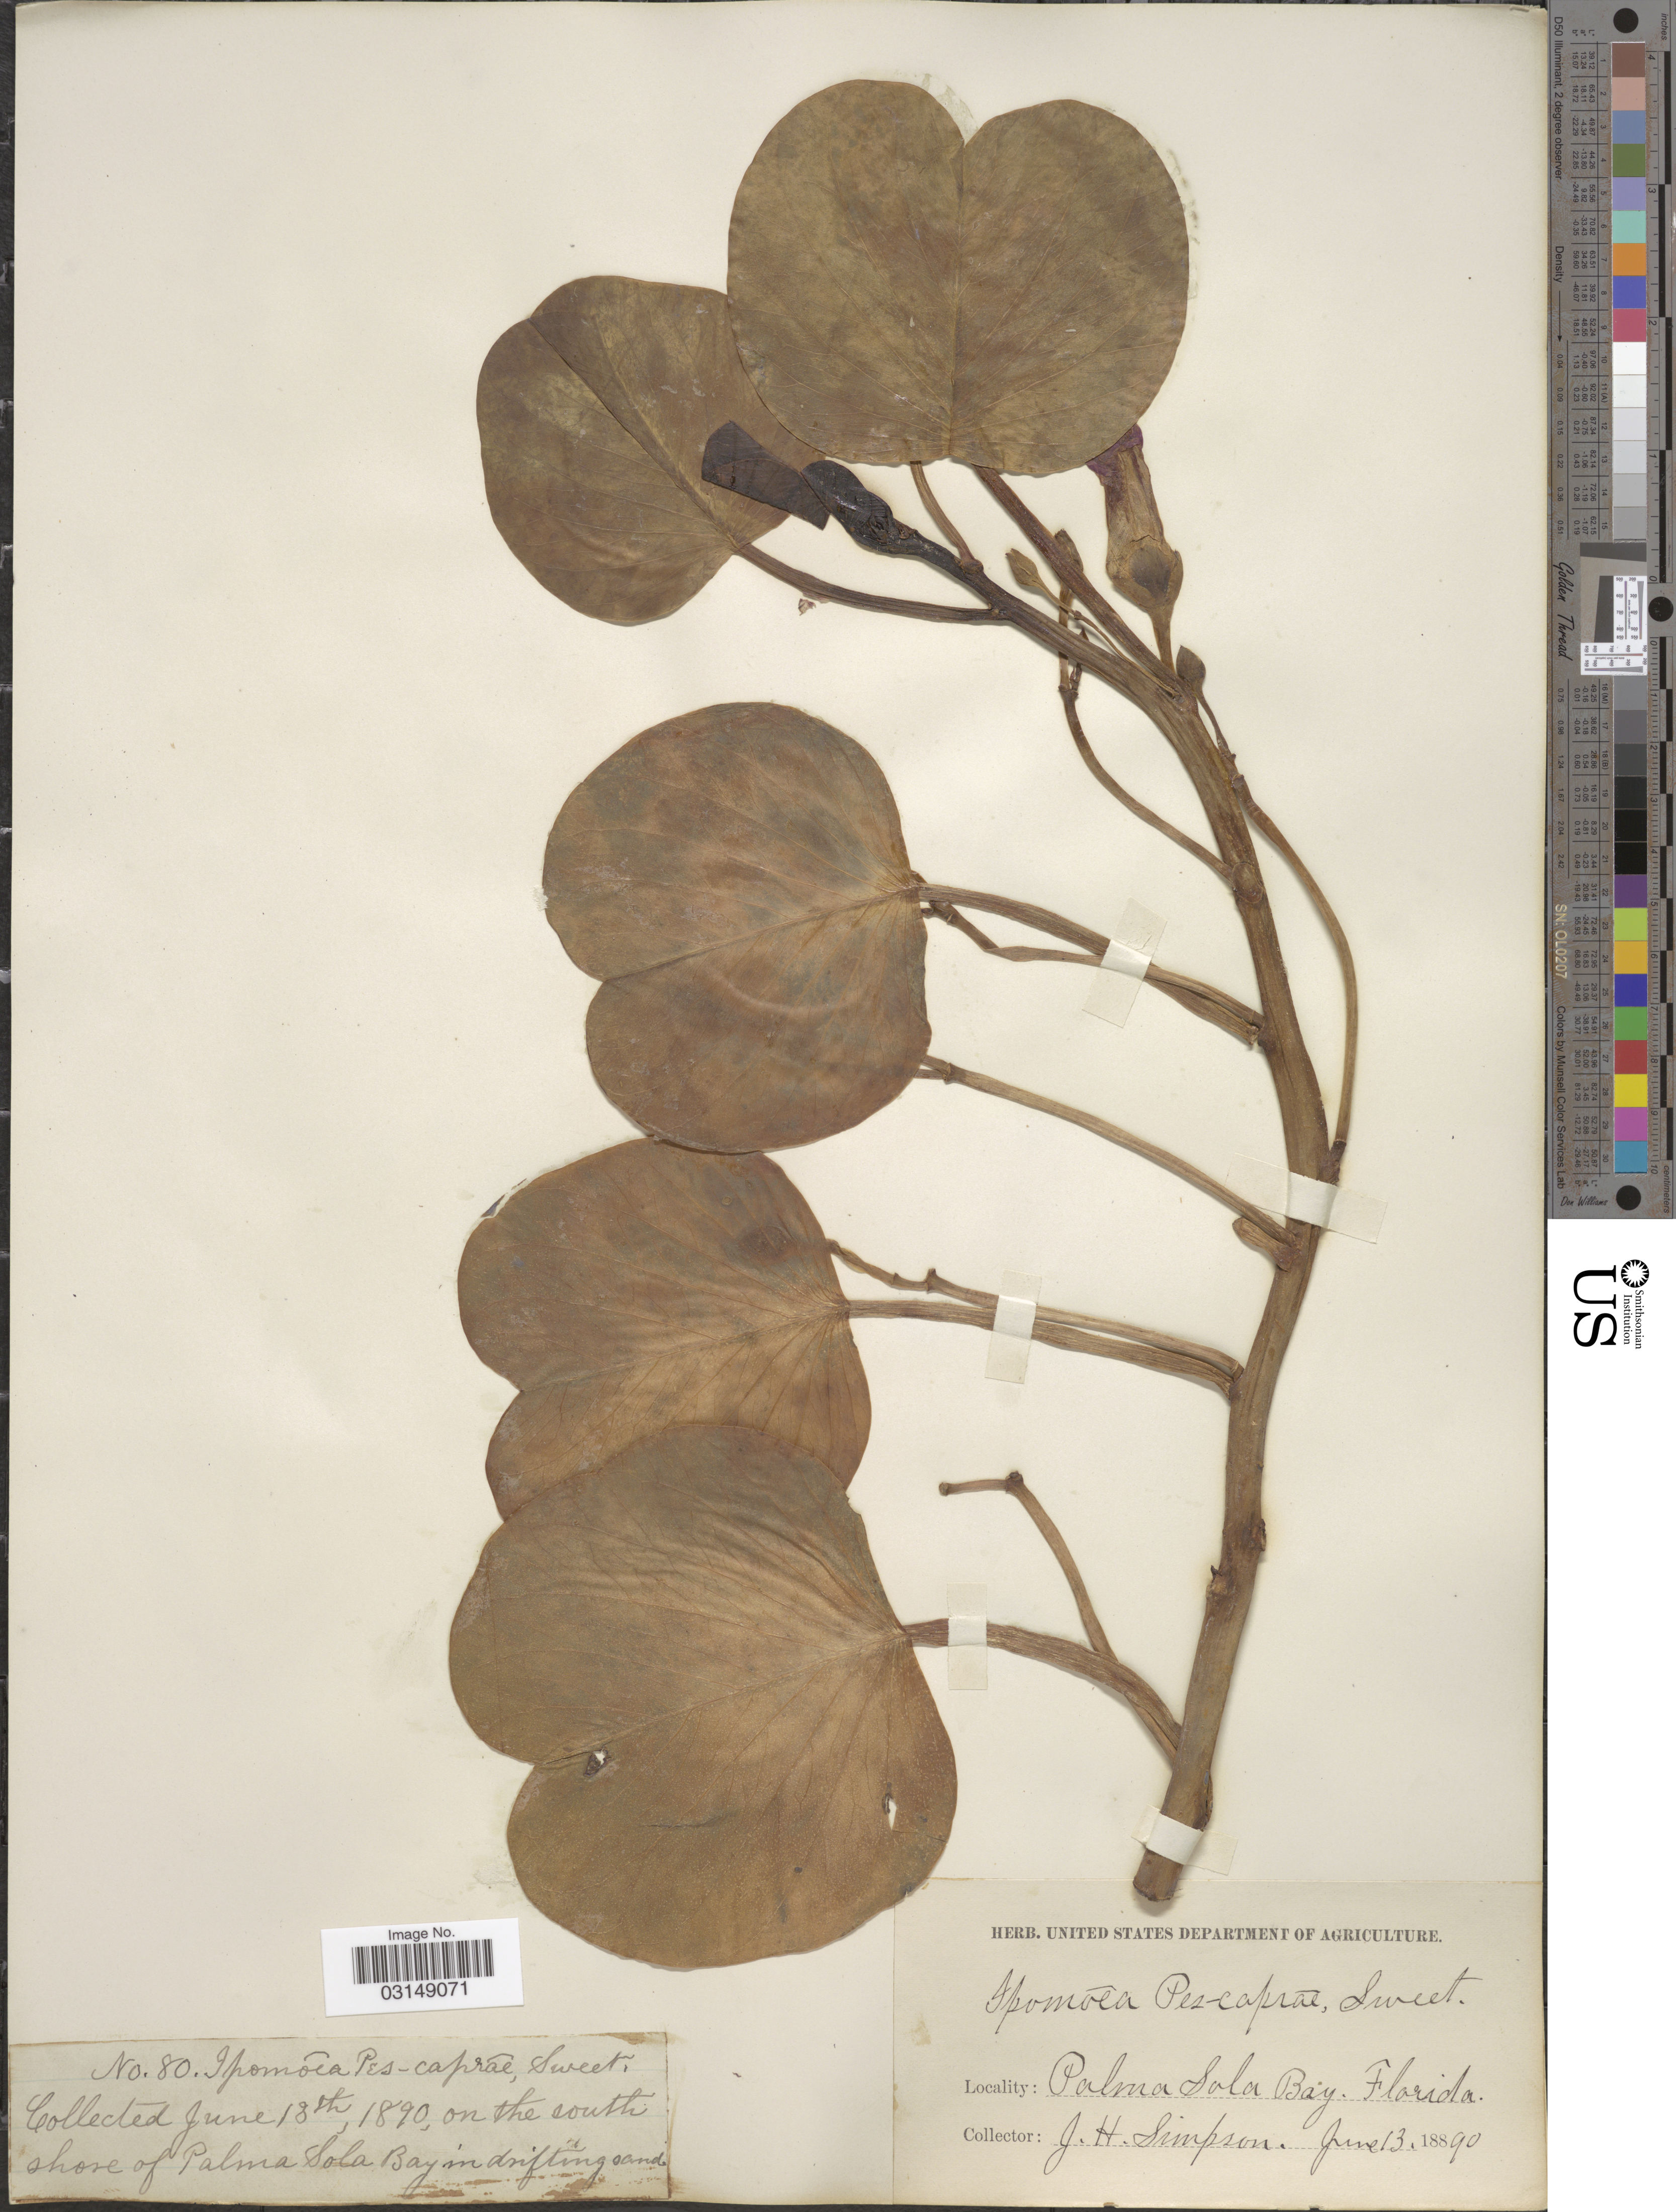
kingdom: Plantae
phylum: Tracheophyta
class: Magnoliopsida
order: Solanales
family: Convolvulaceae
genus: Ipomoea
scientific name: Ipomoea pes-caprae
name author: (L.) R. Br.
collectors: J. H. Simpson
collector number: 80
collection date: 1890-06-13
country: United States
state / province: Florida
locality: On the south shore of Palma Sola Bay.